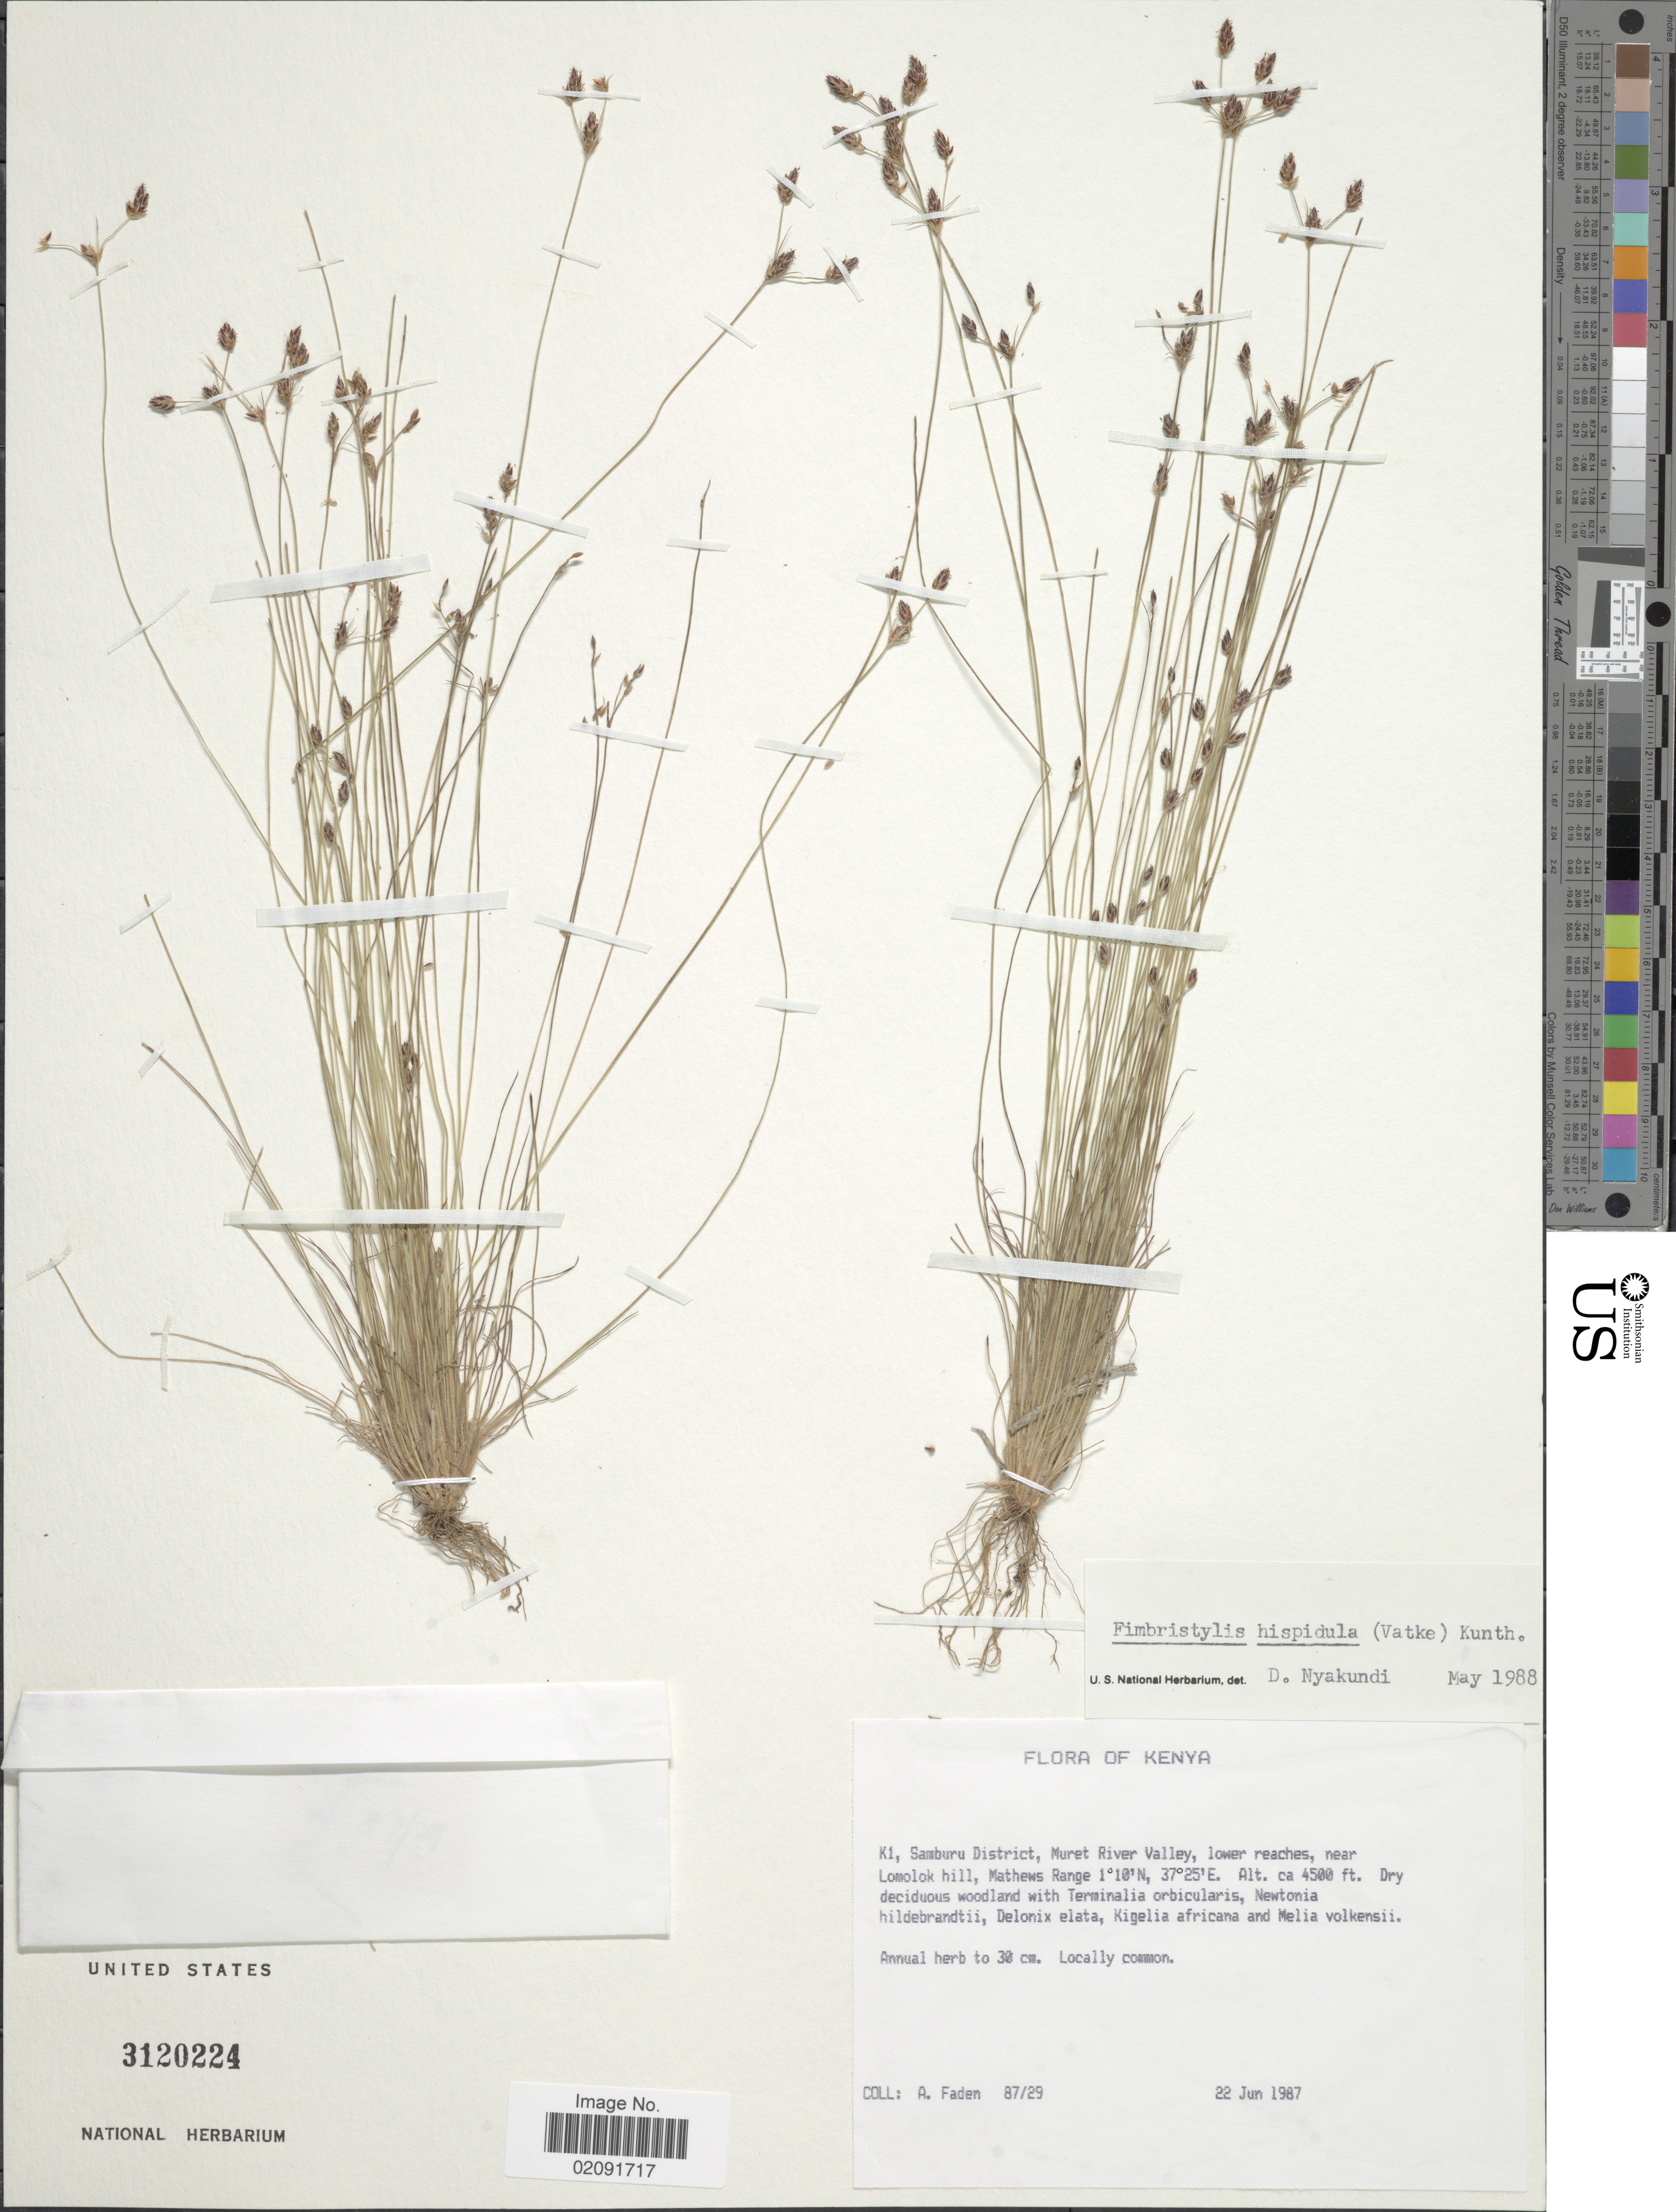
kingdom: Plantae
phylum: Tracheophyta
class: Liliopsida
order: Poales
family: Cyperaceae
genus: Bulbostylis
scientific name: Bulbostylis hispidula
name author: (Vahl) R.W. Haines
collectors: A. J. Faden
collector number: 87/29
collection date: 1987-06-22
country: Kenya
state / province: Samburu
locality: K1, Muret River Valley, lower reaches, near Lomolok hill, Mathews Range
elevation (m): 1372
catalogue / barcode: US 3120224